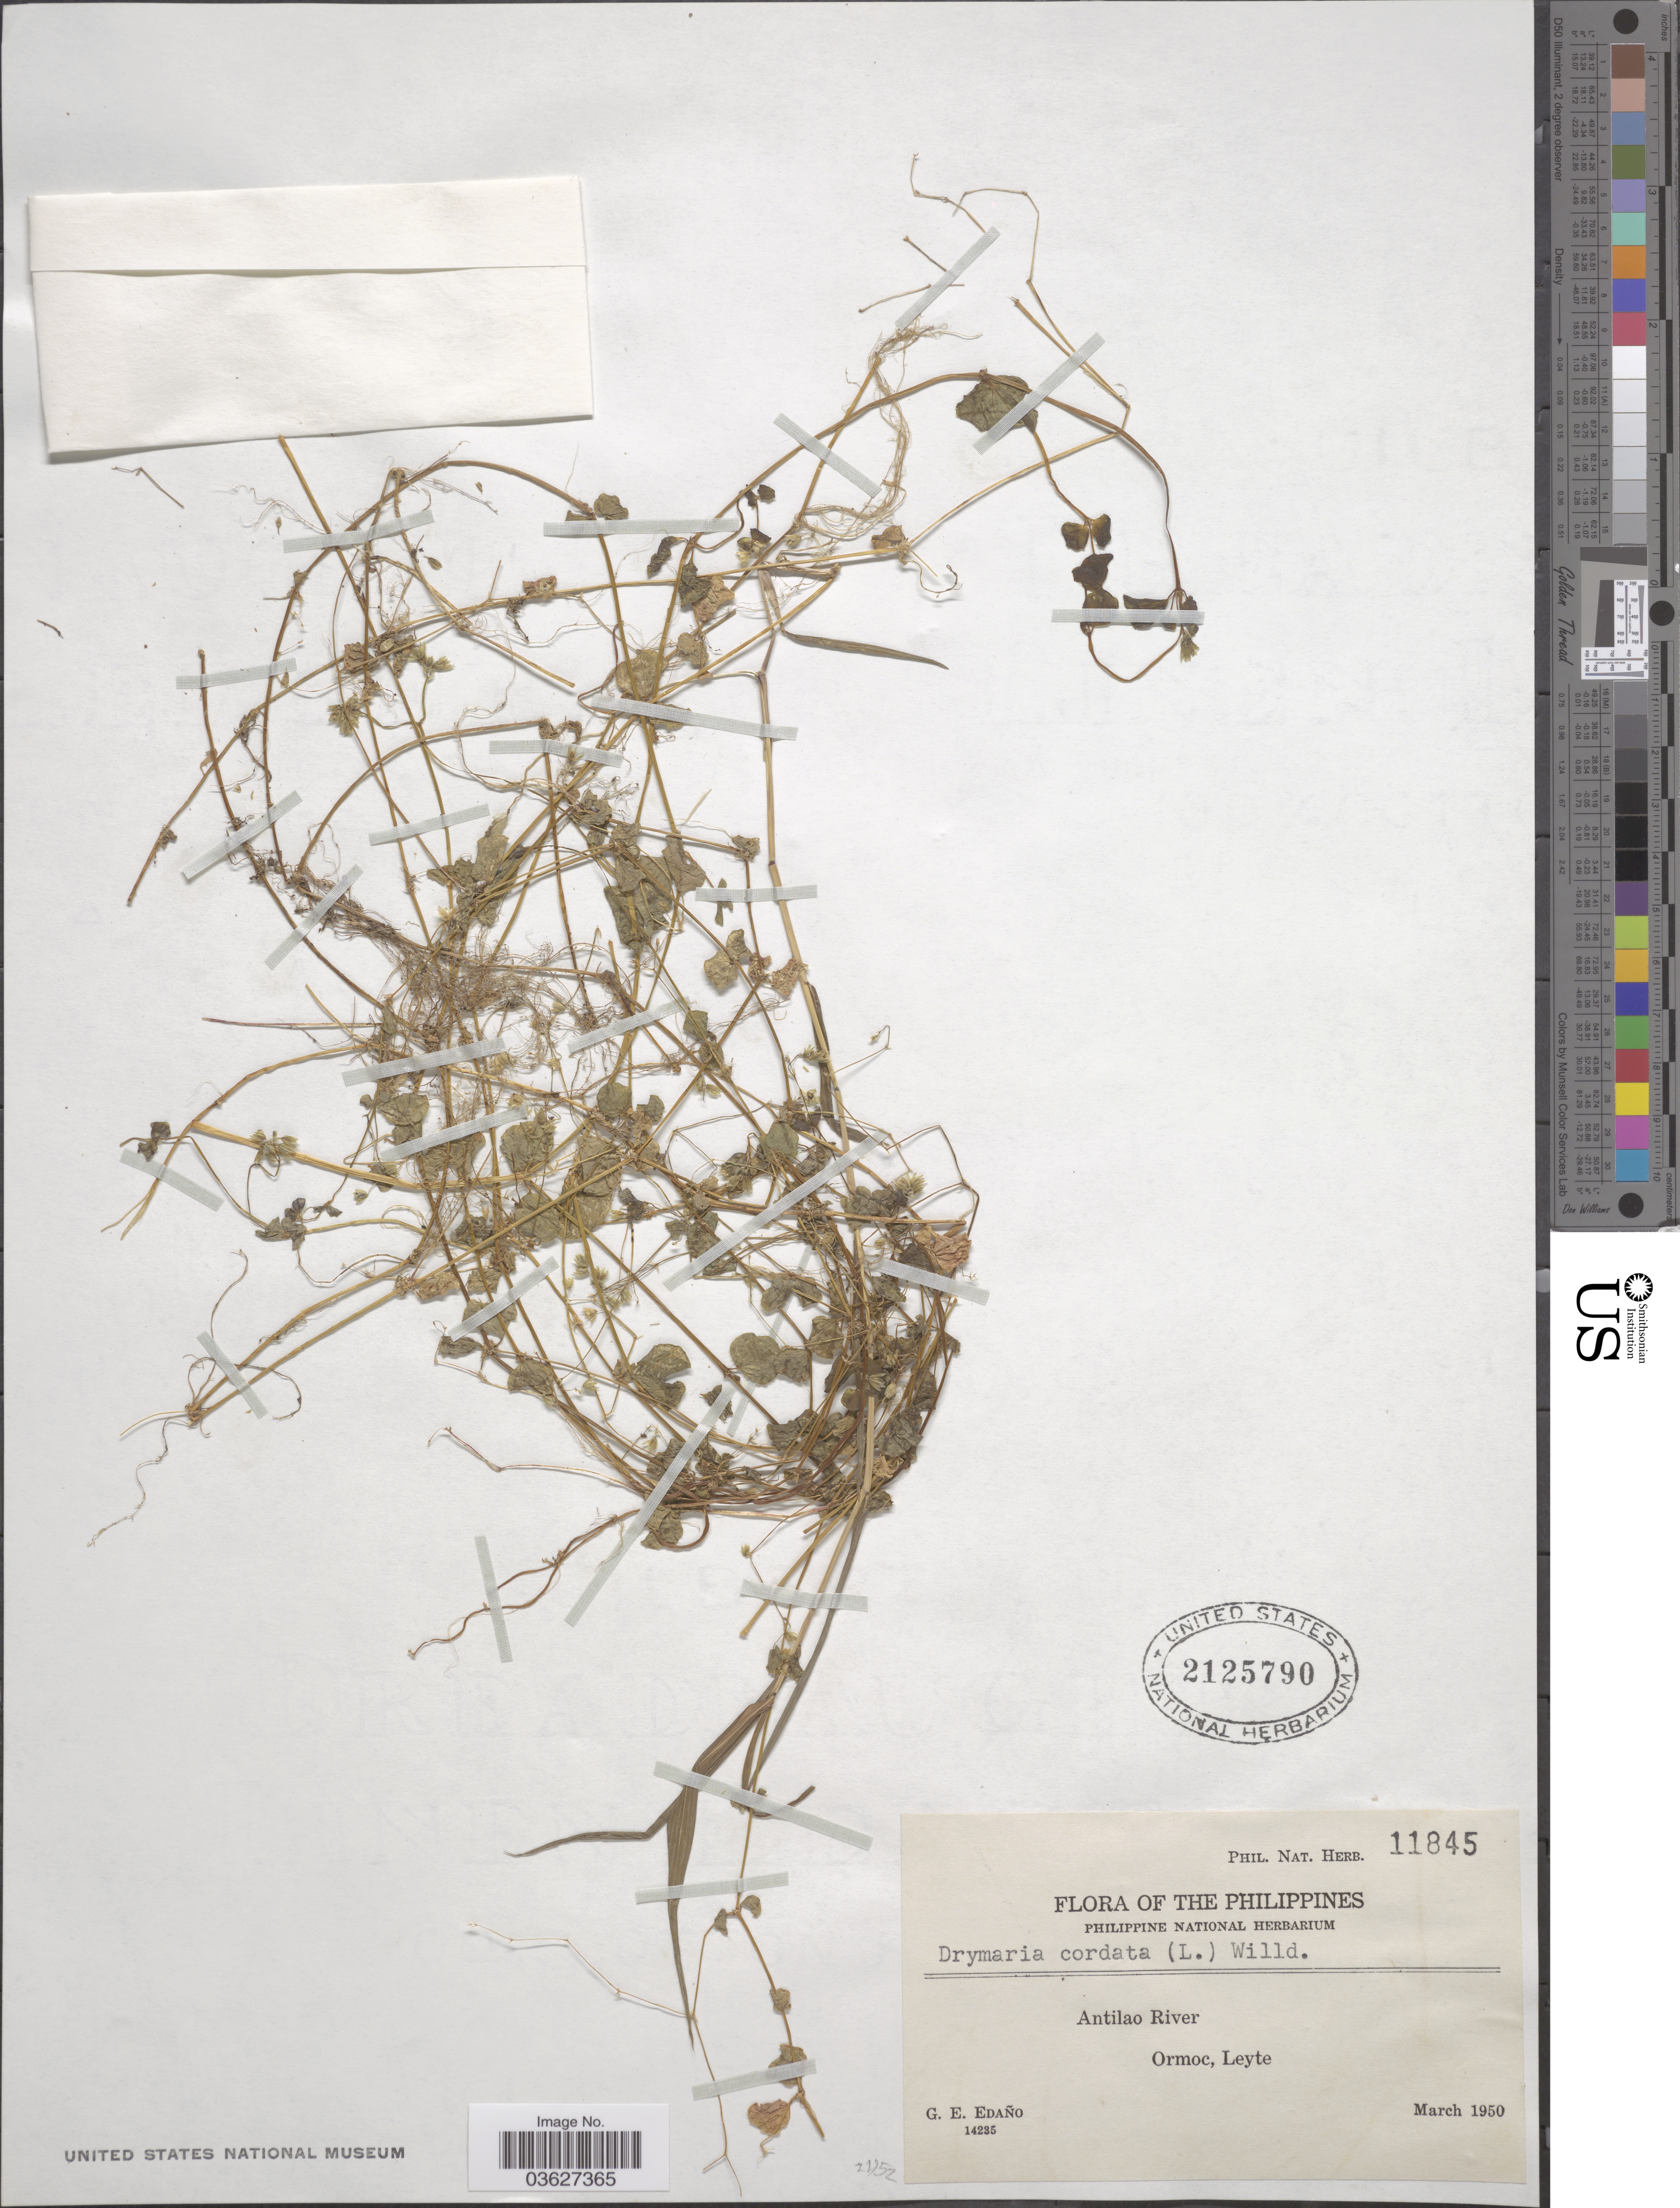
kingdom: Plantae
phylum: Tracheophyta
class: Magnoliopsida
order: Caryophyllales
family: Caryophyllaceae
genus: Drymaria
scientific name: Drymaria cordata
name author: (L.) Willd. ex Schult.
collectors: G. E. Edaño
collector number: Phil. Nat. Herb. 11845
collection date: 1950-03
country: Philippines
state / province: Eastern Visayas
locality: Antilao River. Ormoc, Leyte.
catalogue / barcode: US 2125790